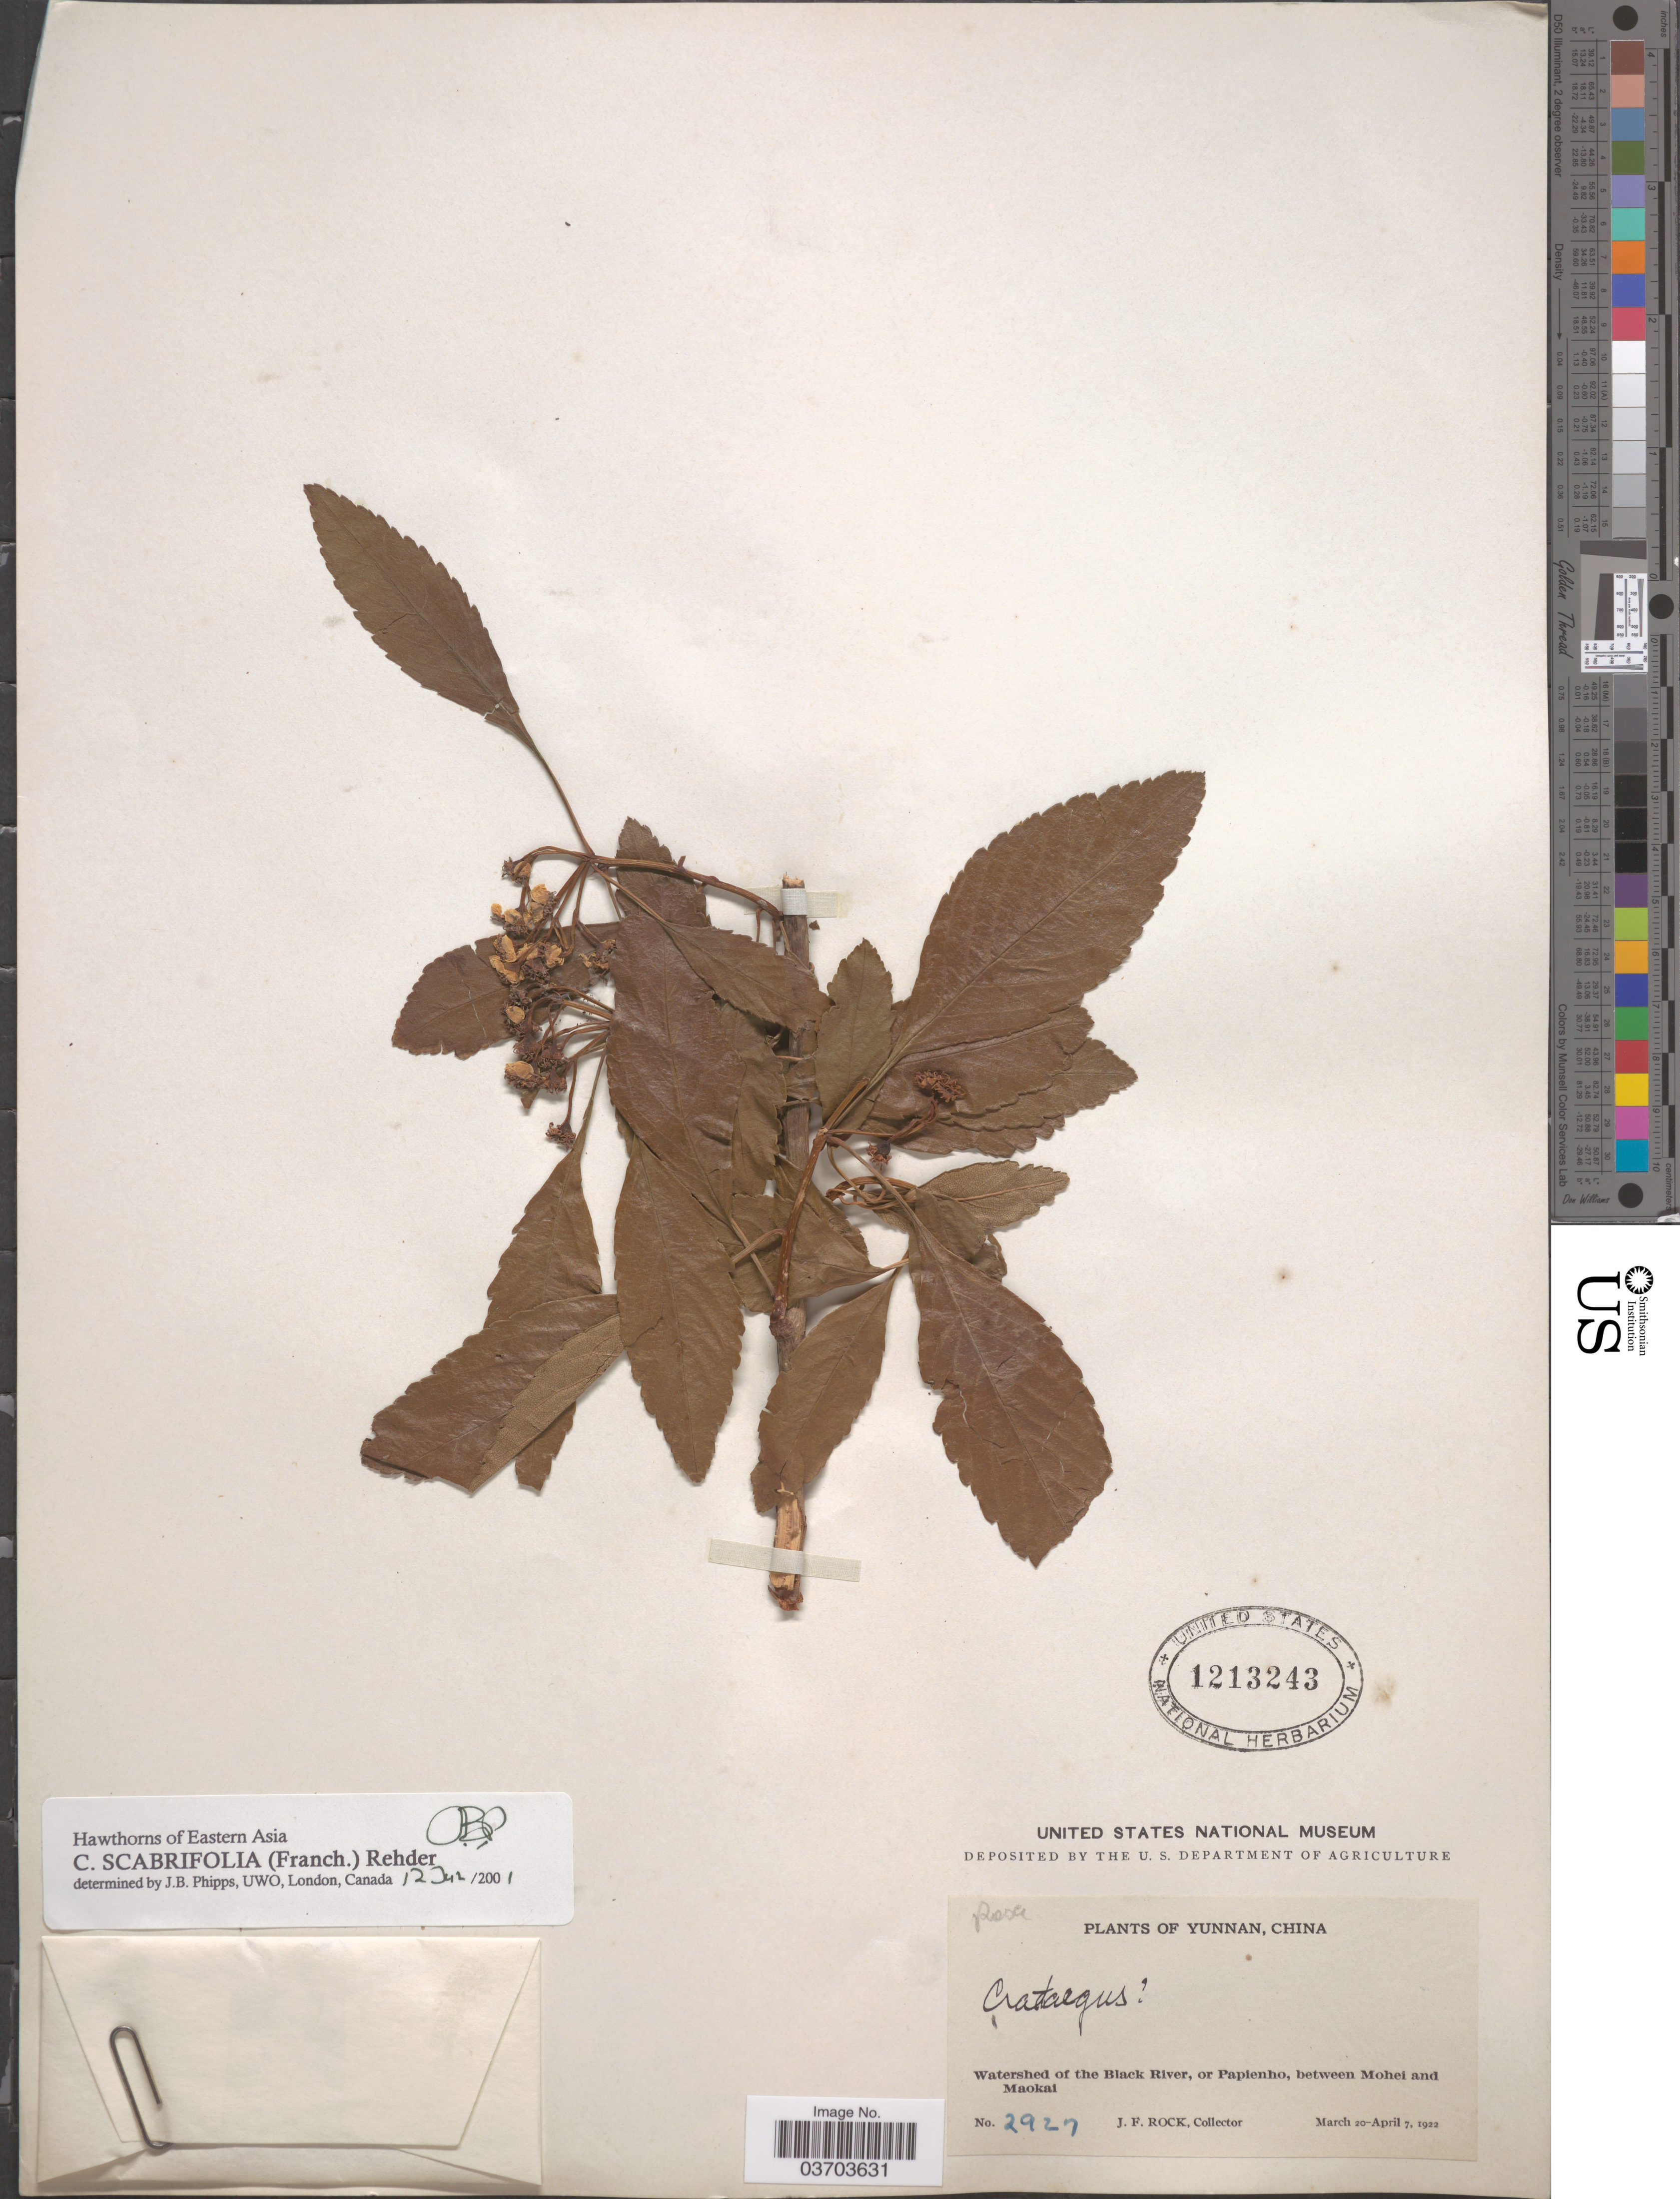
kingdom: Plantae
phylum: Tracheophyta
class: Magnoliopsida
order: Rosales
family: Rosaceae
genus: Crataegus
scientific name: Crataegus scabrifolia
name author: (Franch.) Rehder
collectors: J. Rock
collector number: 2927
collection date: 1922-03-20/1922-04-07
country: China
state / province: Yunnan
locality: Watershed of the Black River, or Papienho, between Mohei and Maokai.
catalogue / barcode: US 1213243